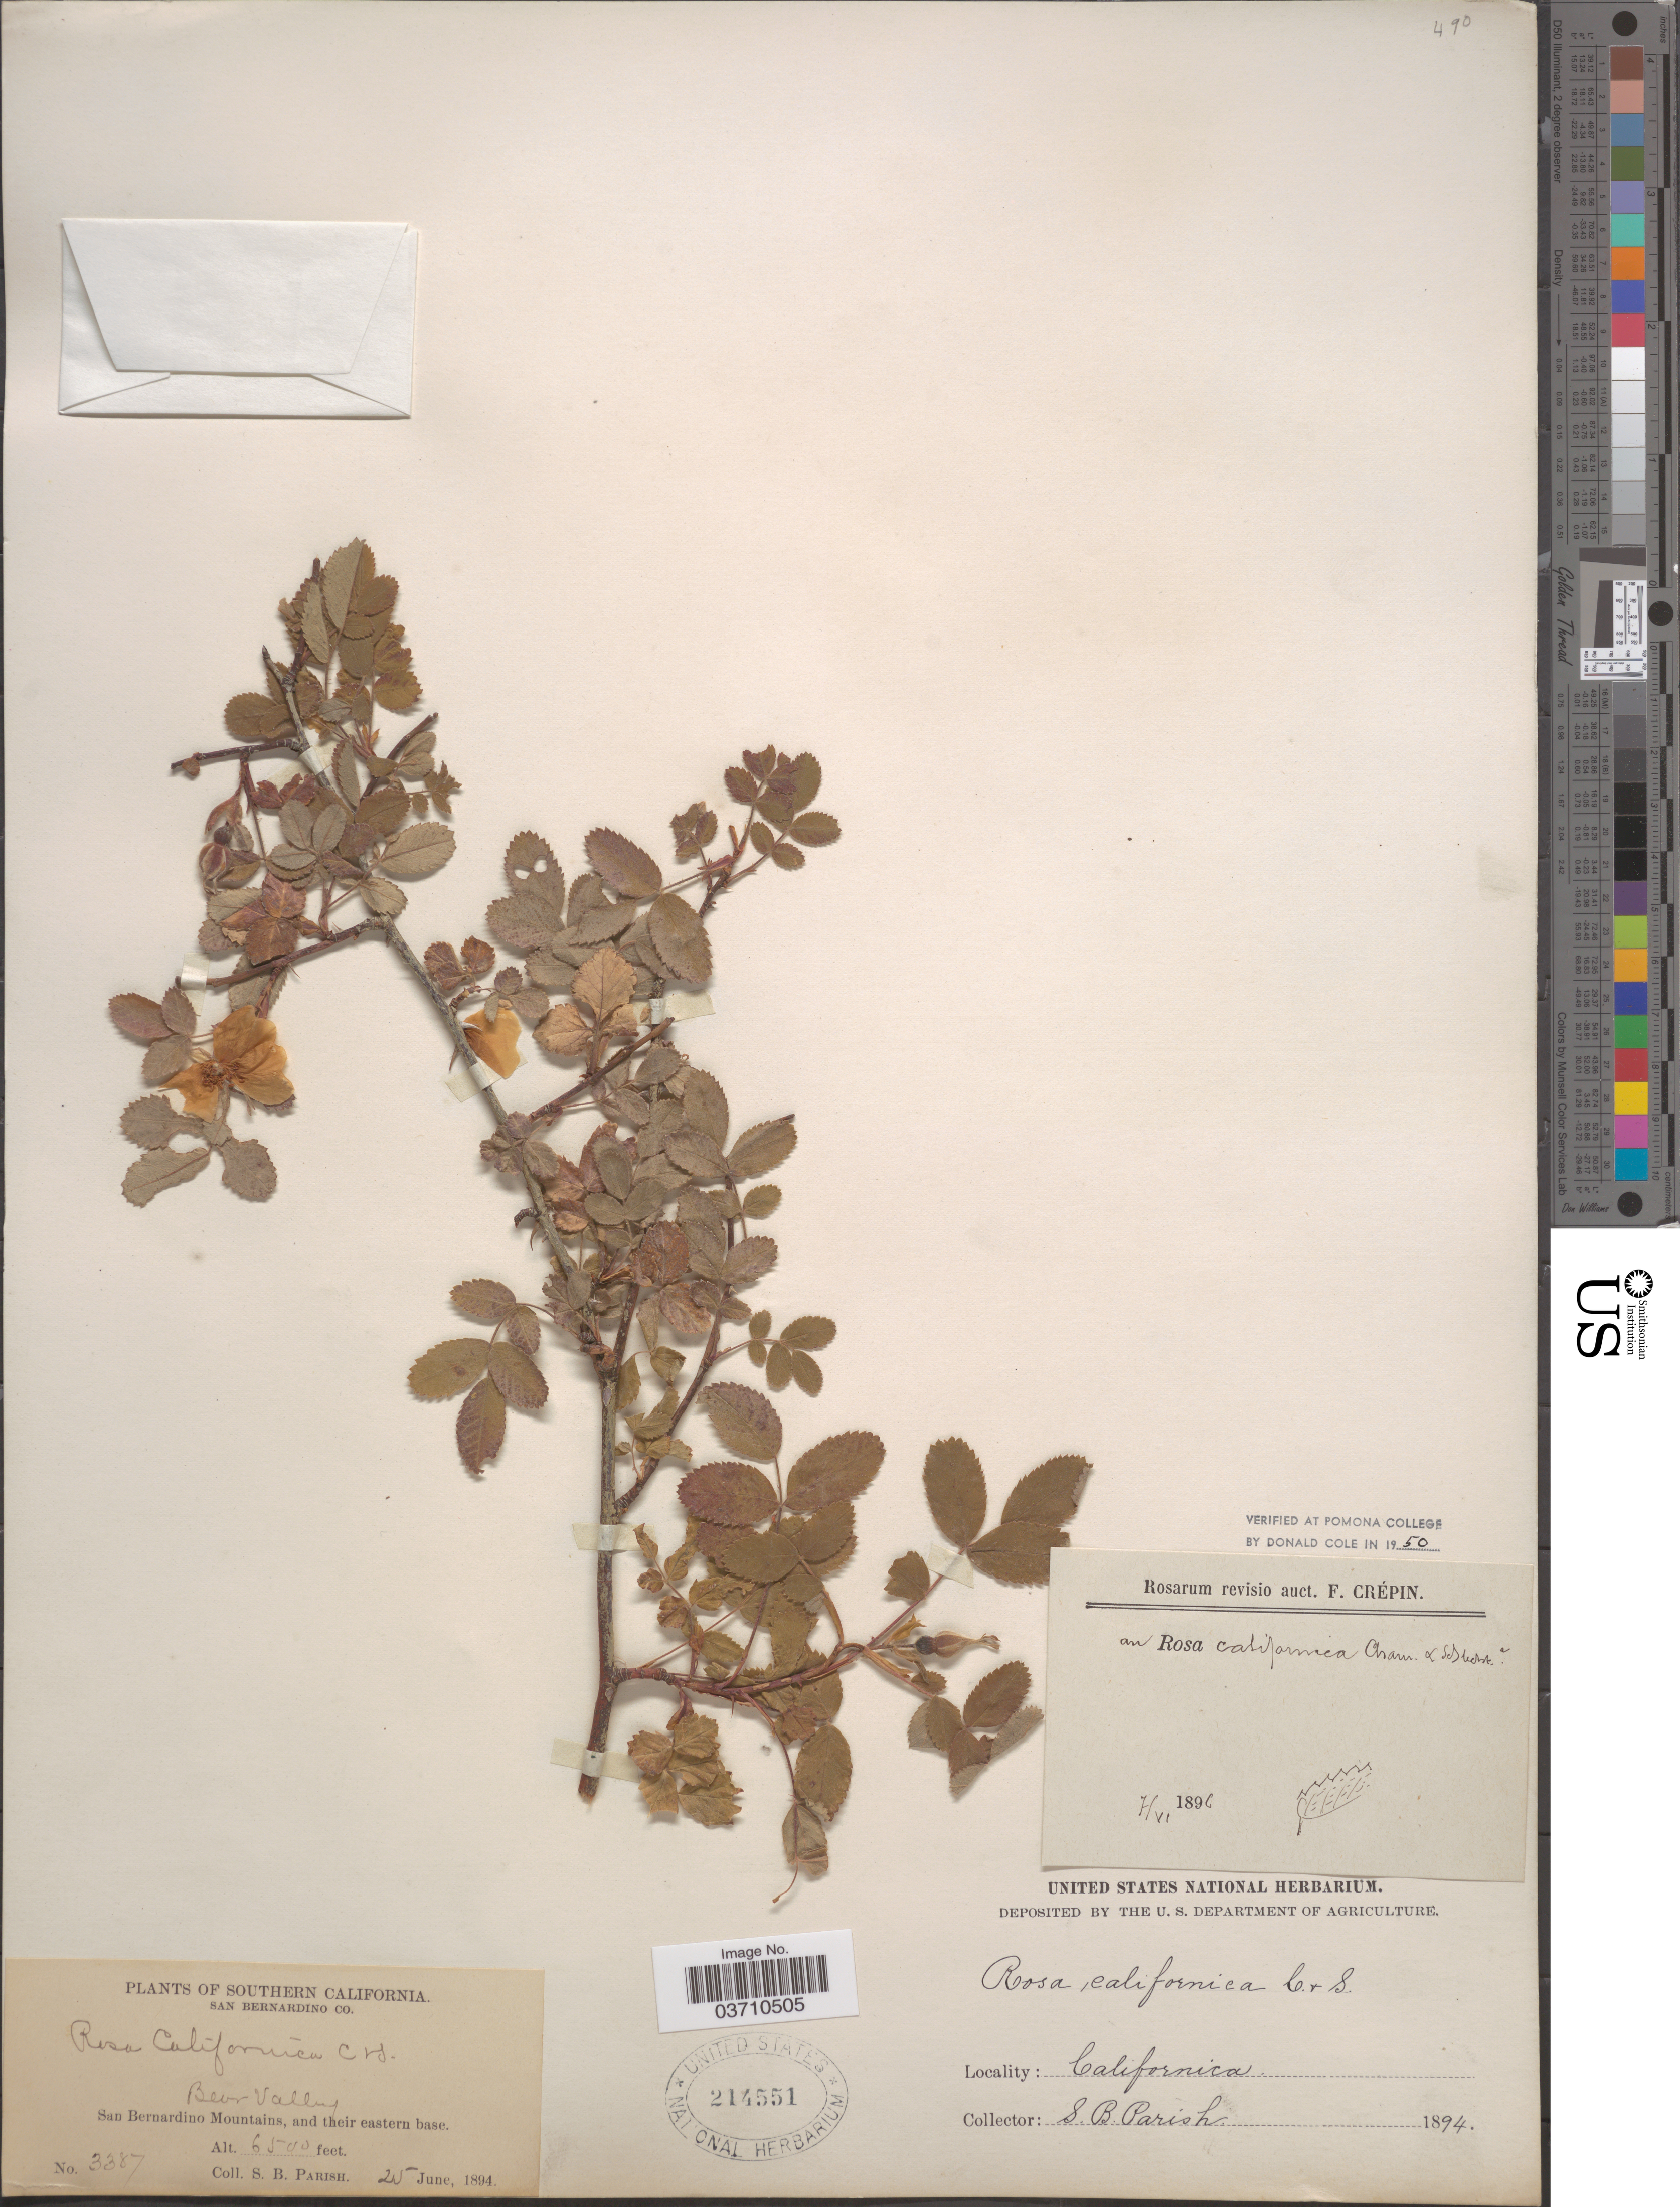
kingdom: Plantae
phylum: Tracheophyta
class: Magnoliopsida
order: Rosales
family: Rosaceae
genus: Rosa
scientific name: Rosa californica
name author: Cham. & Schltdl.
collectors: S. B. Parish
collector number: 3387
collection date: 1894-06-25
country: United States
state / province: California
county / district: San Bernardino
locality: Southern California. San Bernardino Co. Bear Valley. San Bernardino Mountains, and their eastern base.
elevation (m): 1981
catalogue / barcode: US 214551